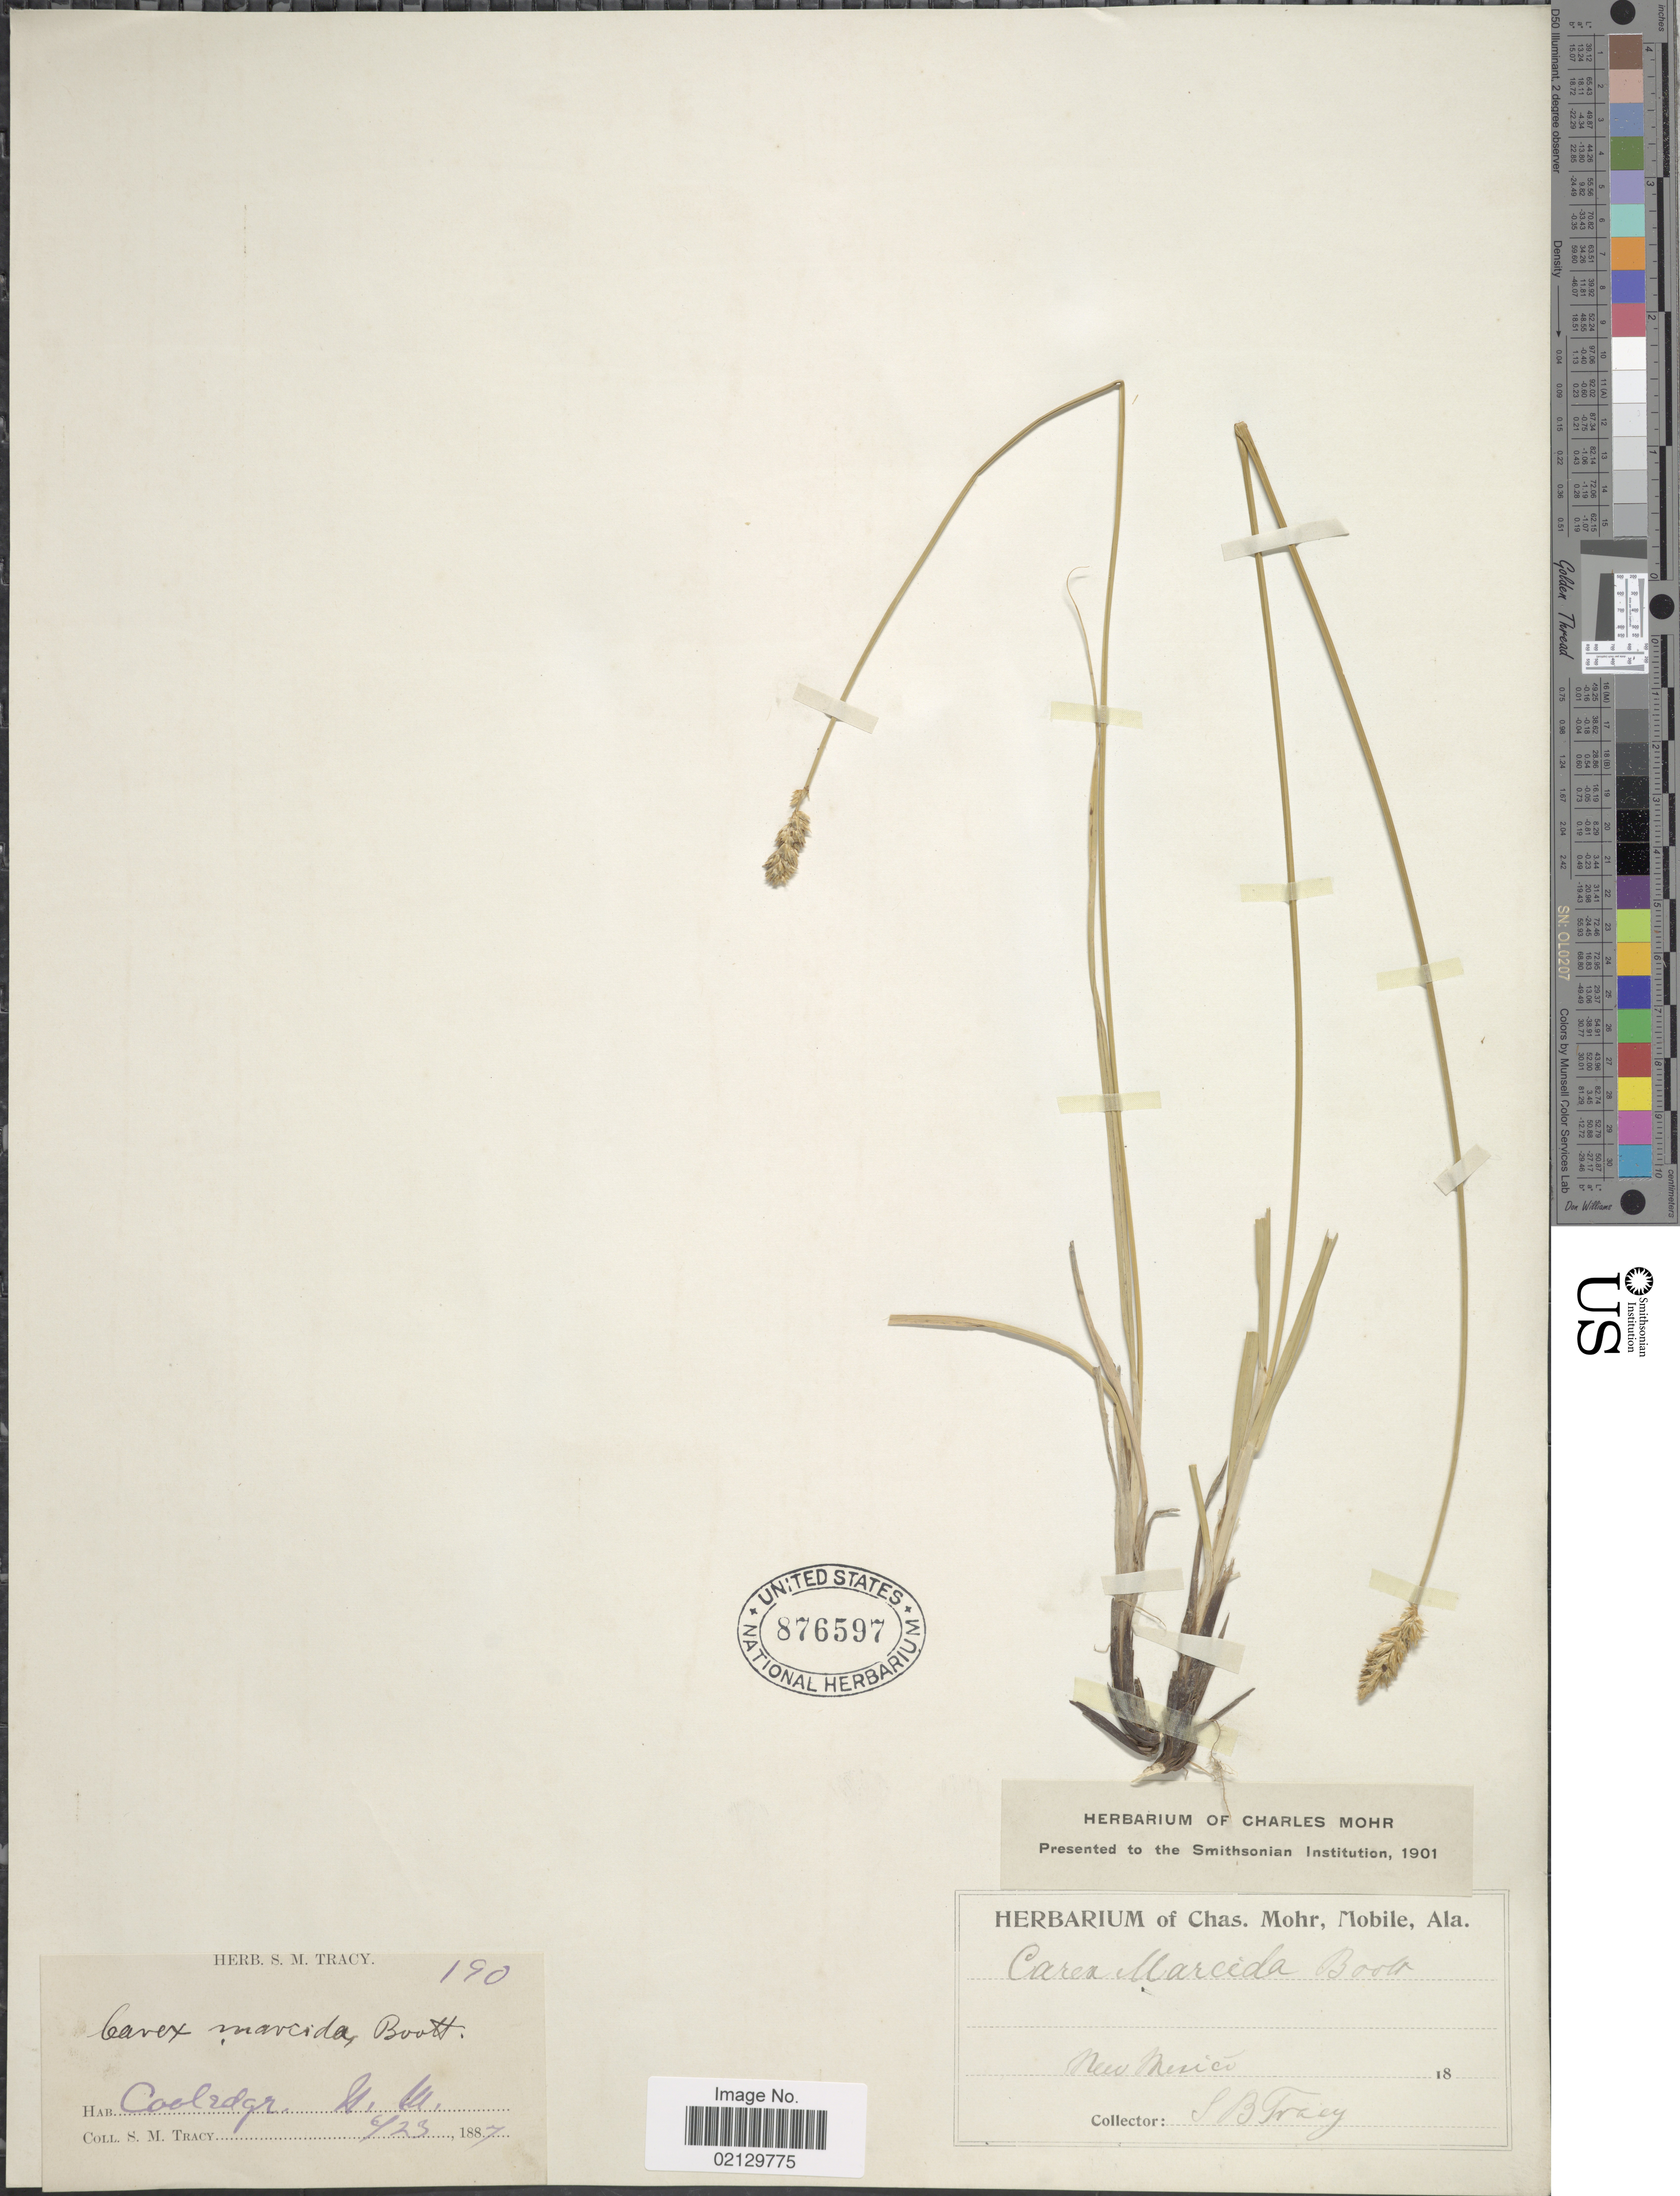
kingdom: Plantae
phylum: Tracheophyta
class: Liliopsida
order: Poales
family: Cyperaceae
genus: Carex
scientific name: Carex praegracilis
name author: W. Boott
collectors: S. M. Tracy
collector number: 190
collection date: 1887-06-23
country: United States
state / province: New Mexico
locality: Coolidge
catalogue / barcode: US 876597